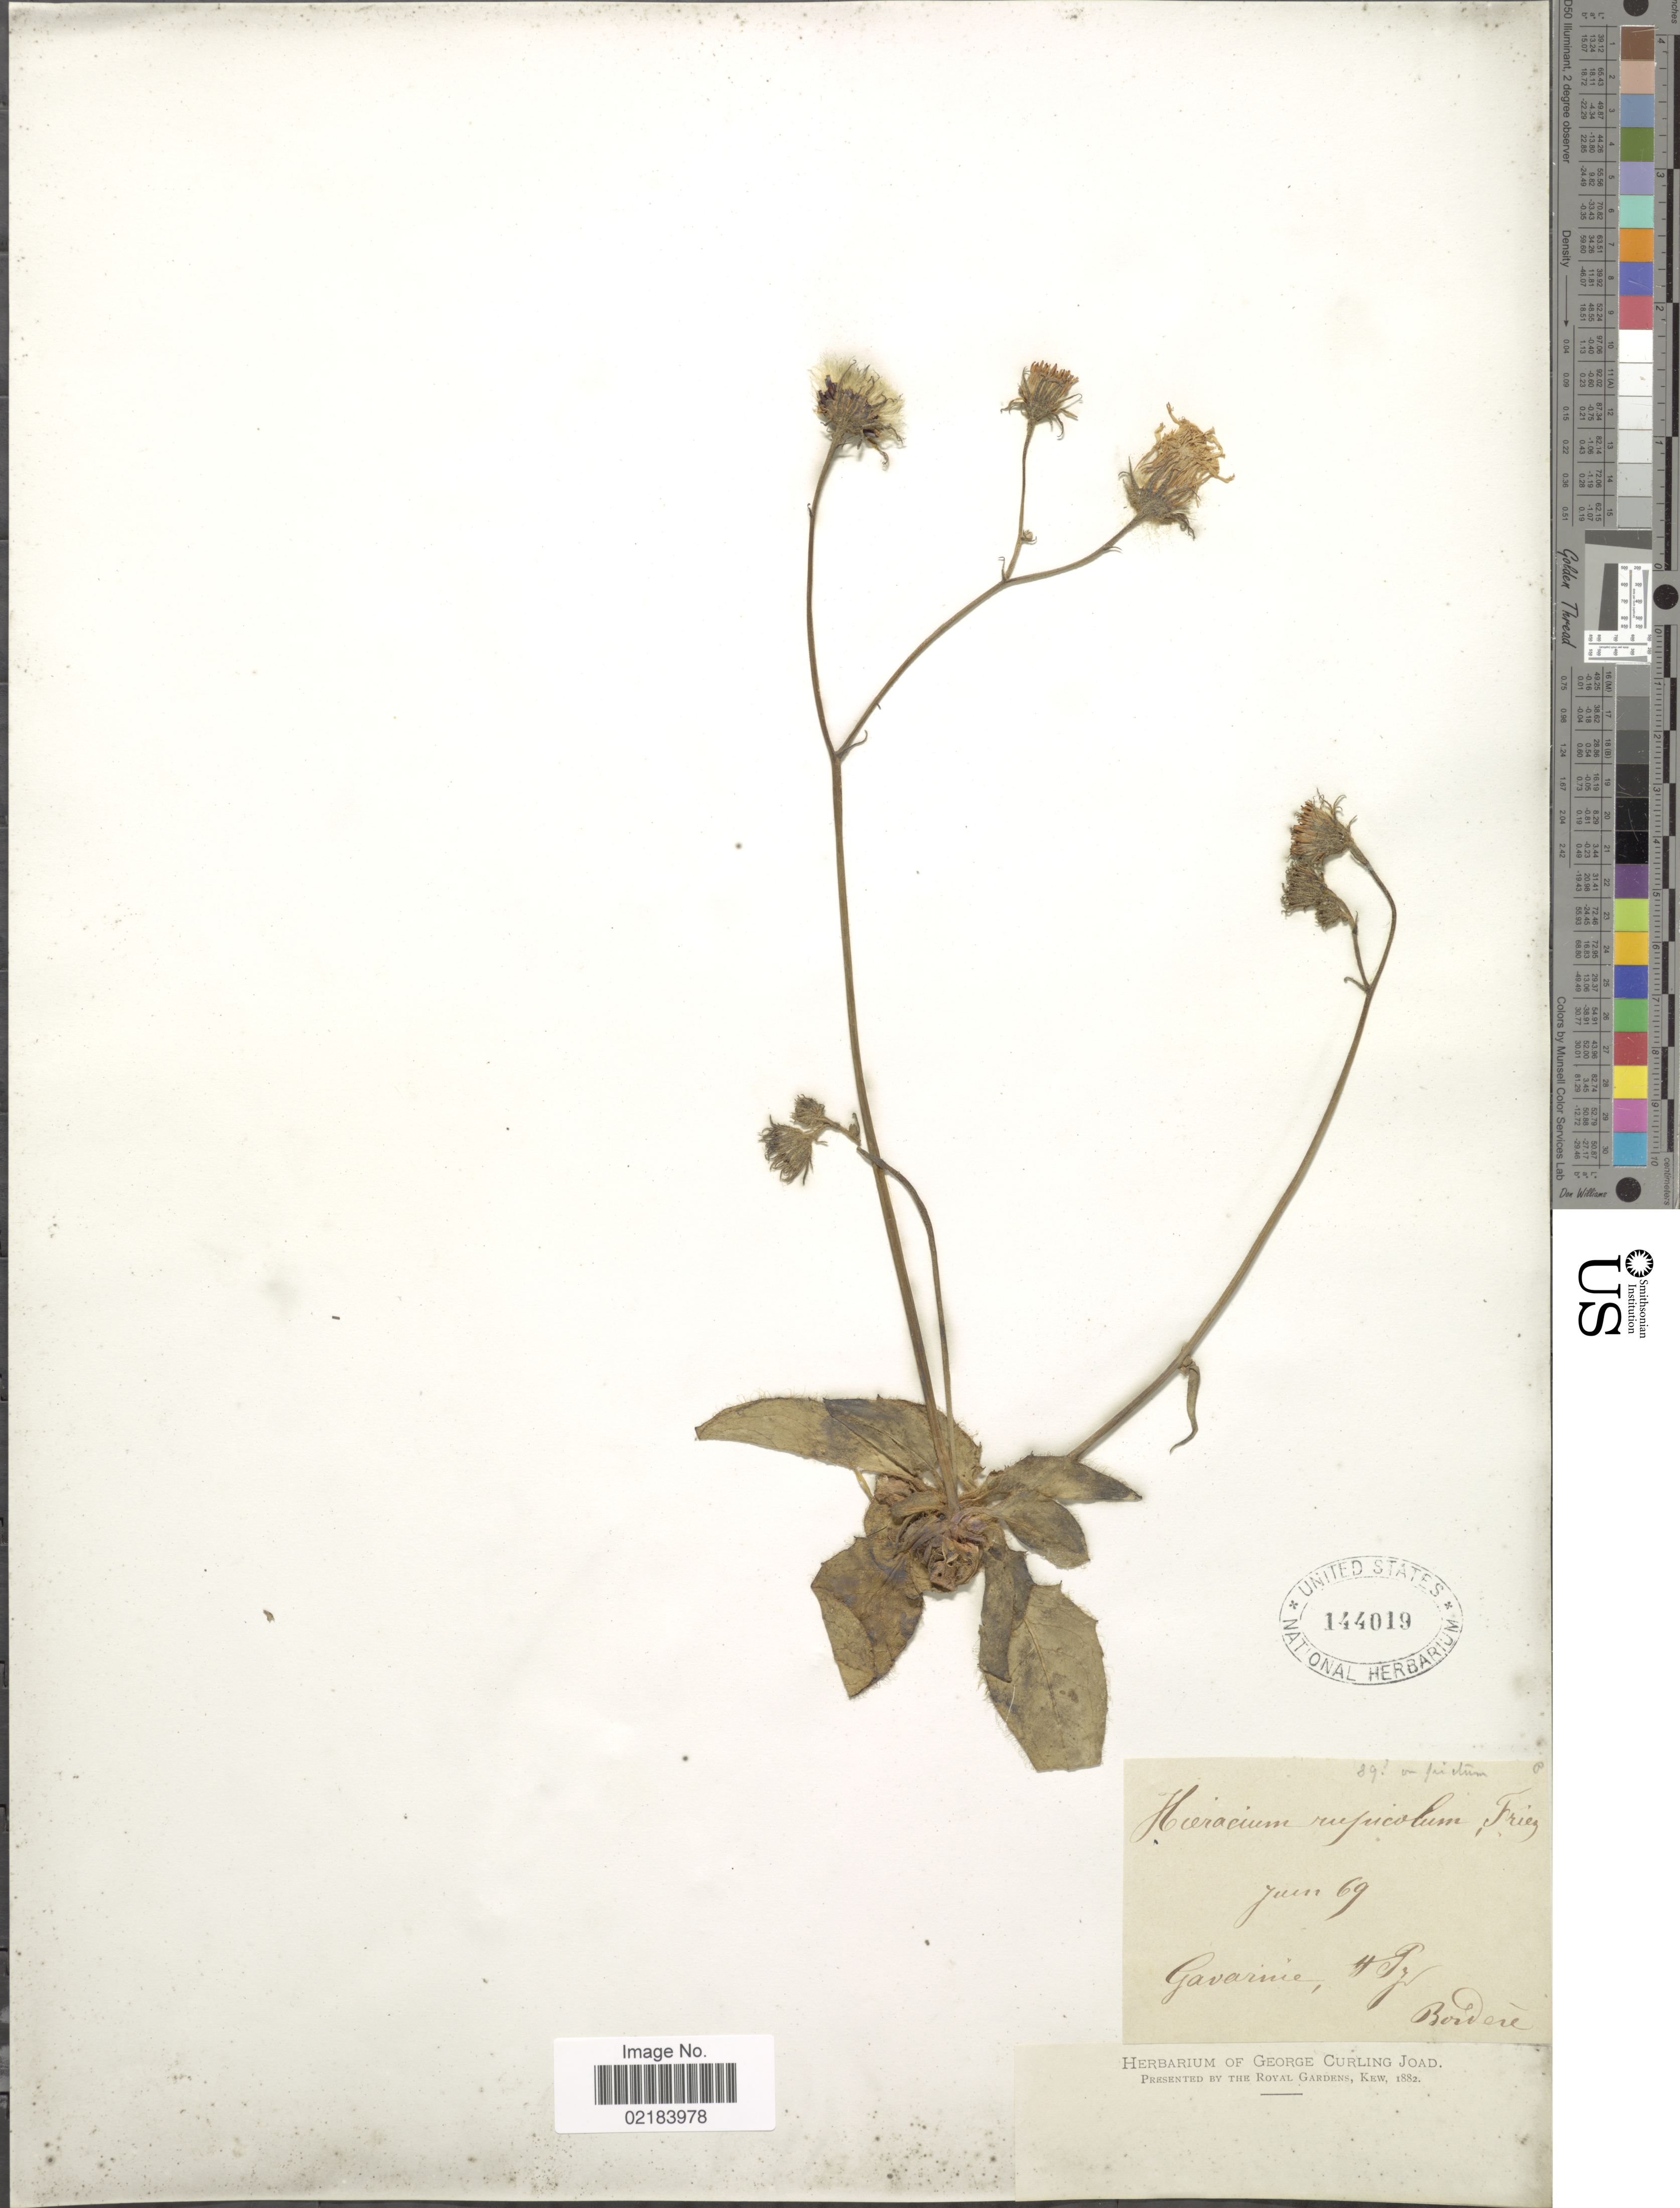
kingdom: Plantae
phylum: Tracheophyta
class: Magnoliopsida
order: Asterales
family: Asteraceae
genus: Hieracium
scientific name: Hieracium rupicola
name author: Jord.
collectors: -. Bordere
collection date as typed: Transcribed d/m/y: /6/69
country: France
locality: Gavarinie, H. Pyr.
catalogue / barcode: US 144019